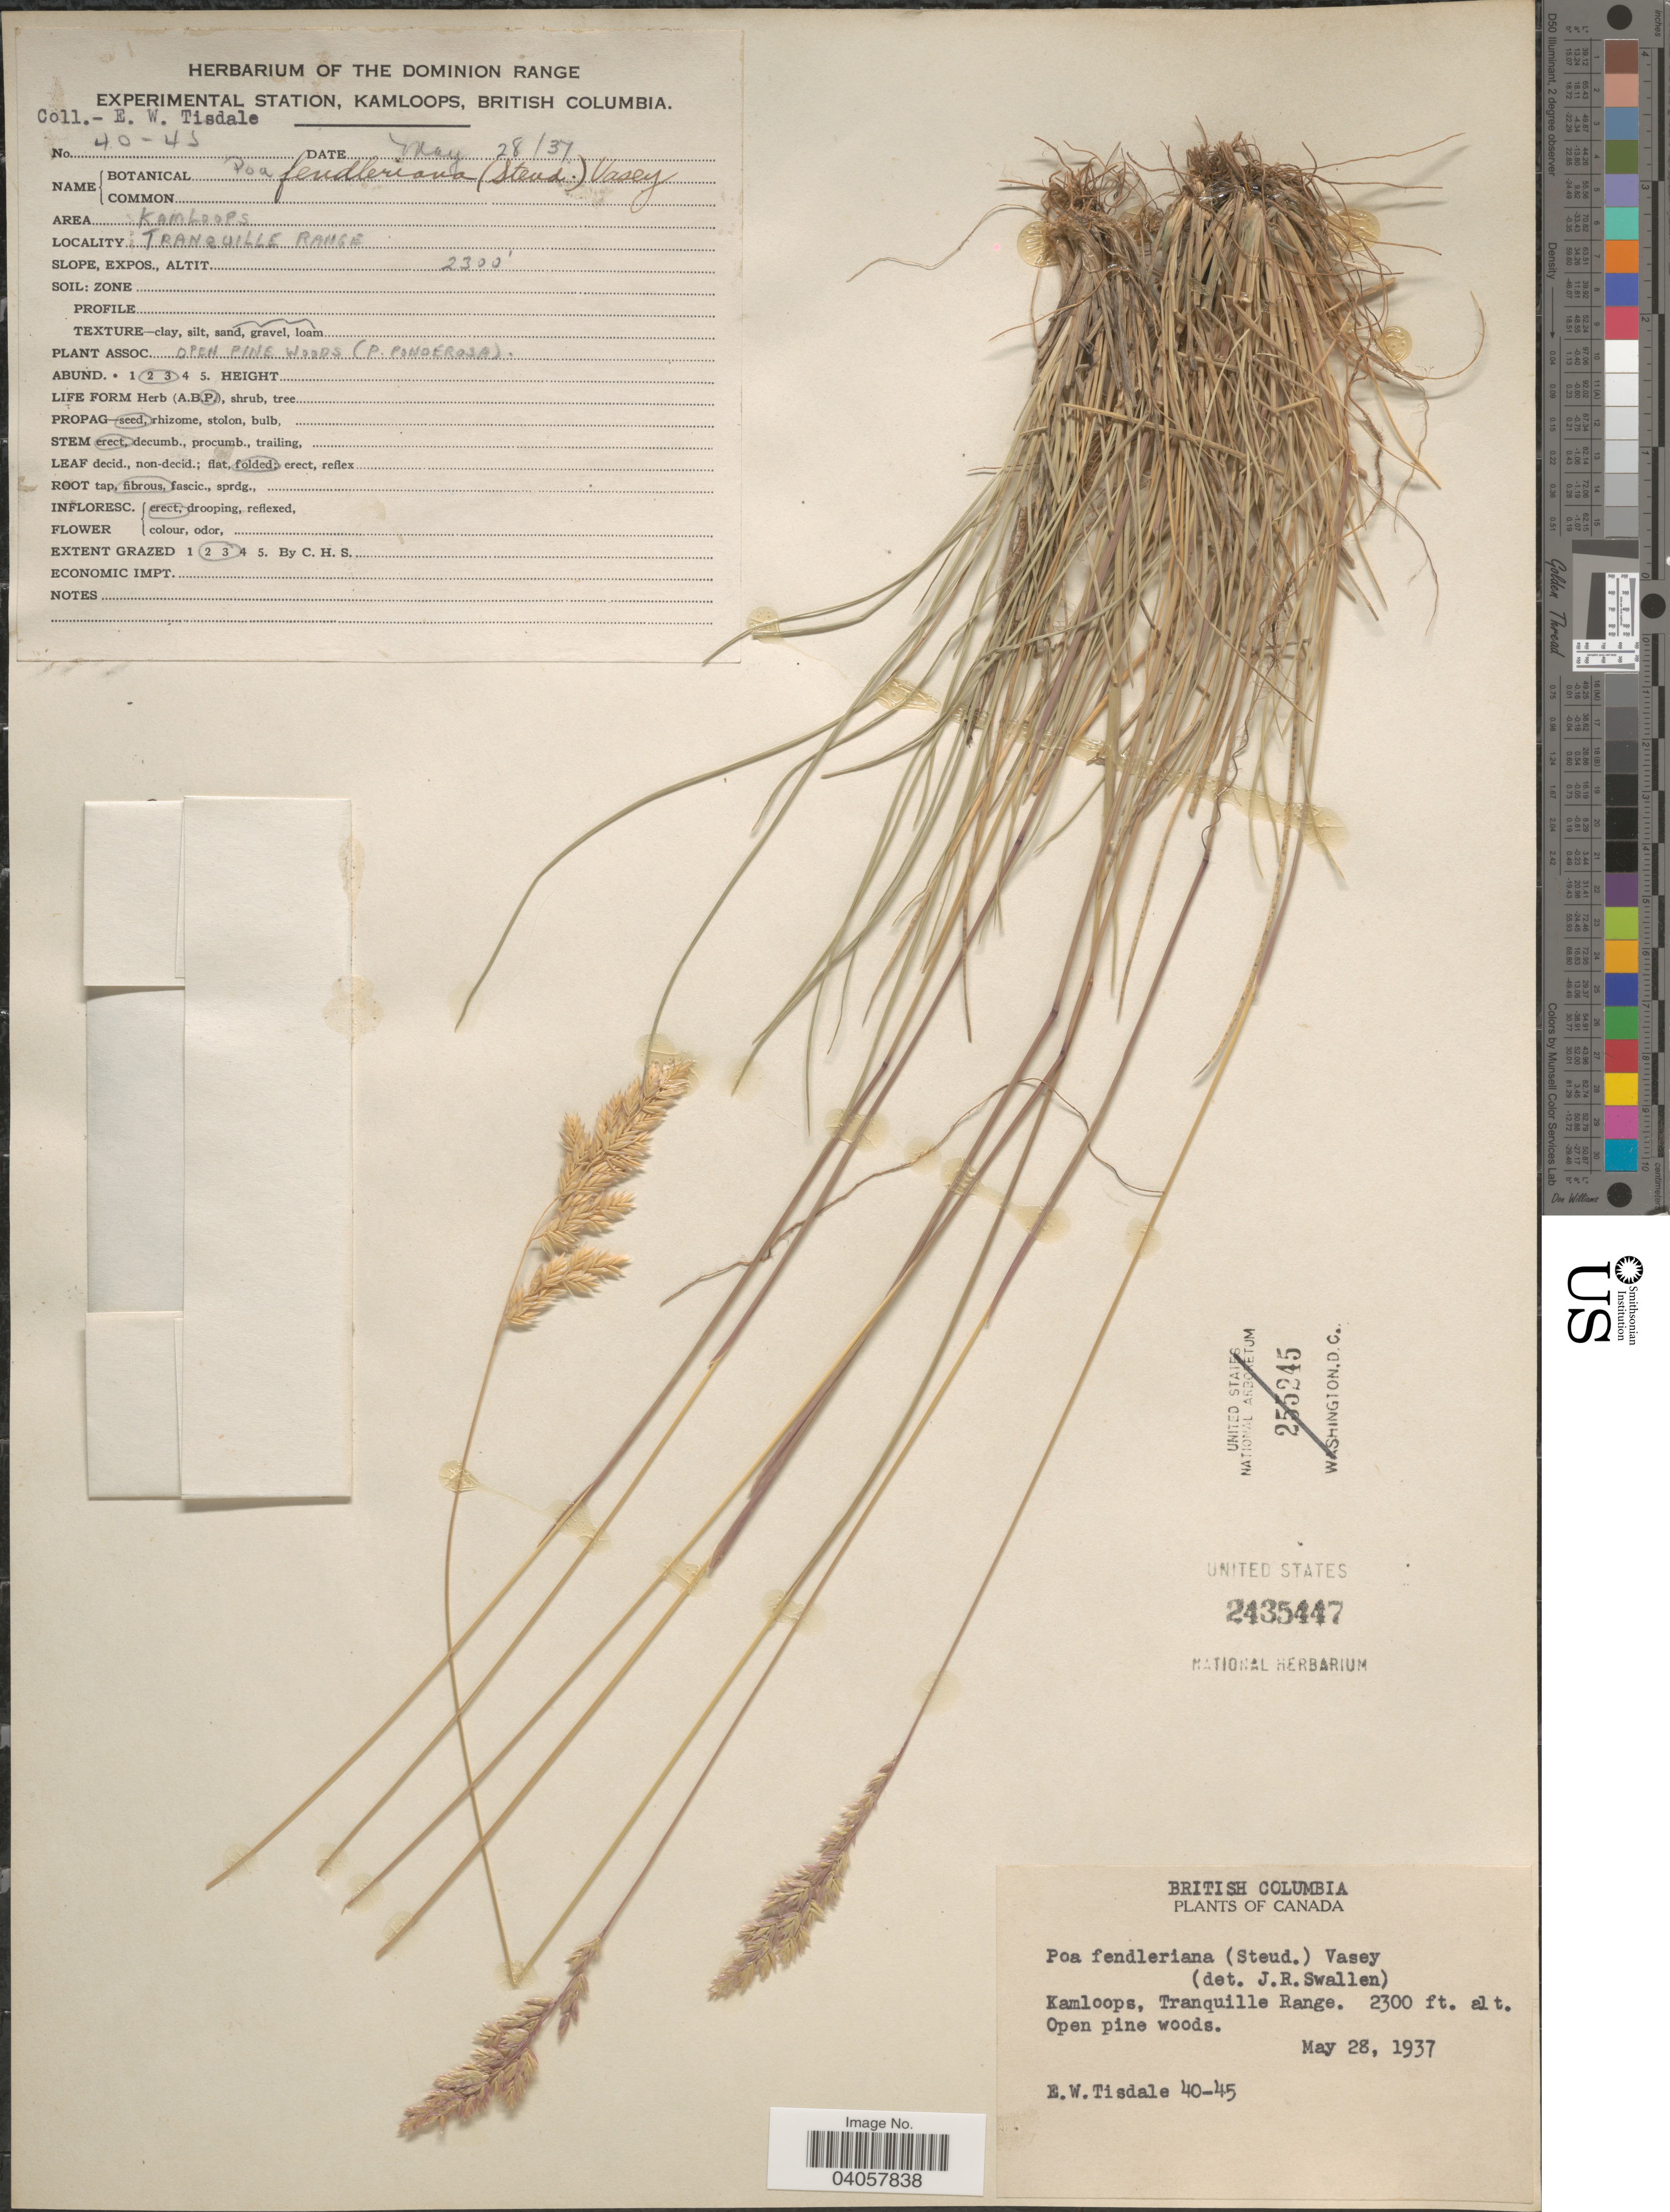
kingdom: Plantae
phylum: Tracheophyta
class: Liliopsida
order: Poales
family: Poaceae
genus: Poa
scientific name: Poa fendleriana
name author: (Steud.) Vasey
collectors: E. Tisdale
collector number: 40-45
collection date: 1937-05-28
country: Canada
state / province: British Columbia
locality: Kamloops, Tranquille Range. Open pine woods.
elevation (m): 701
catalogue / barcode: US 2435447